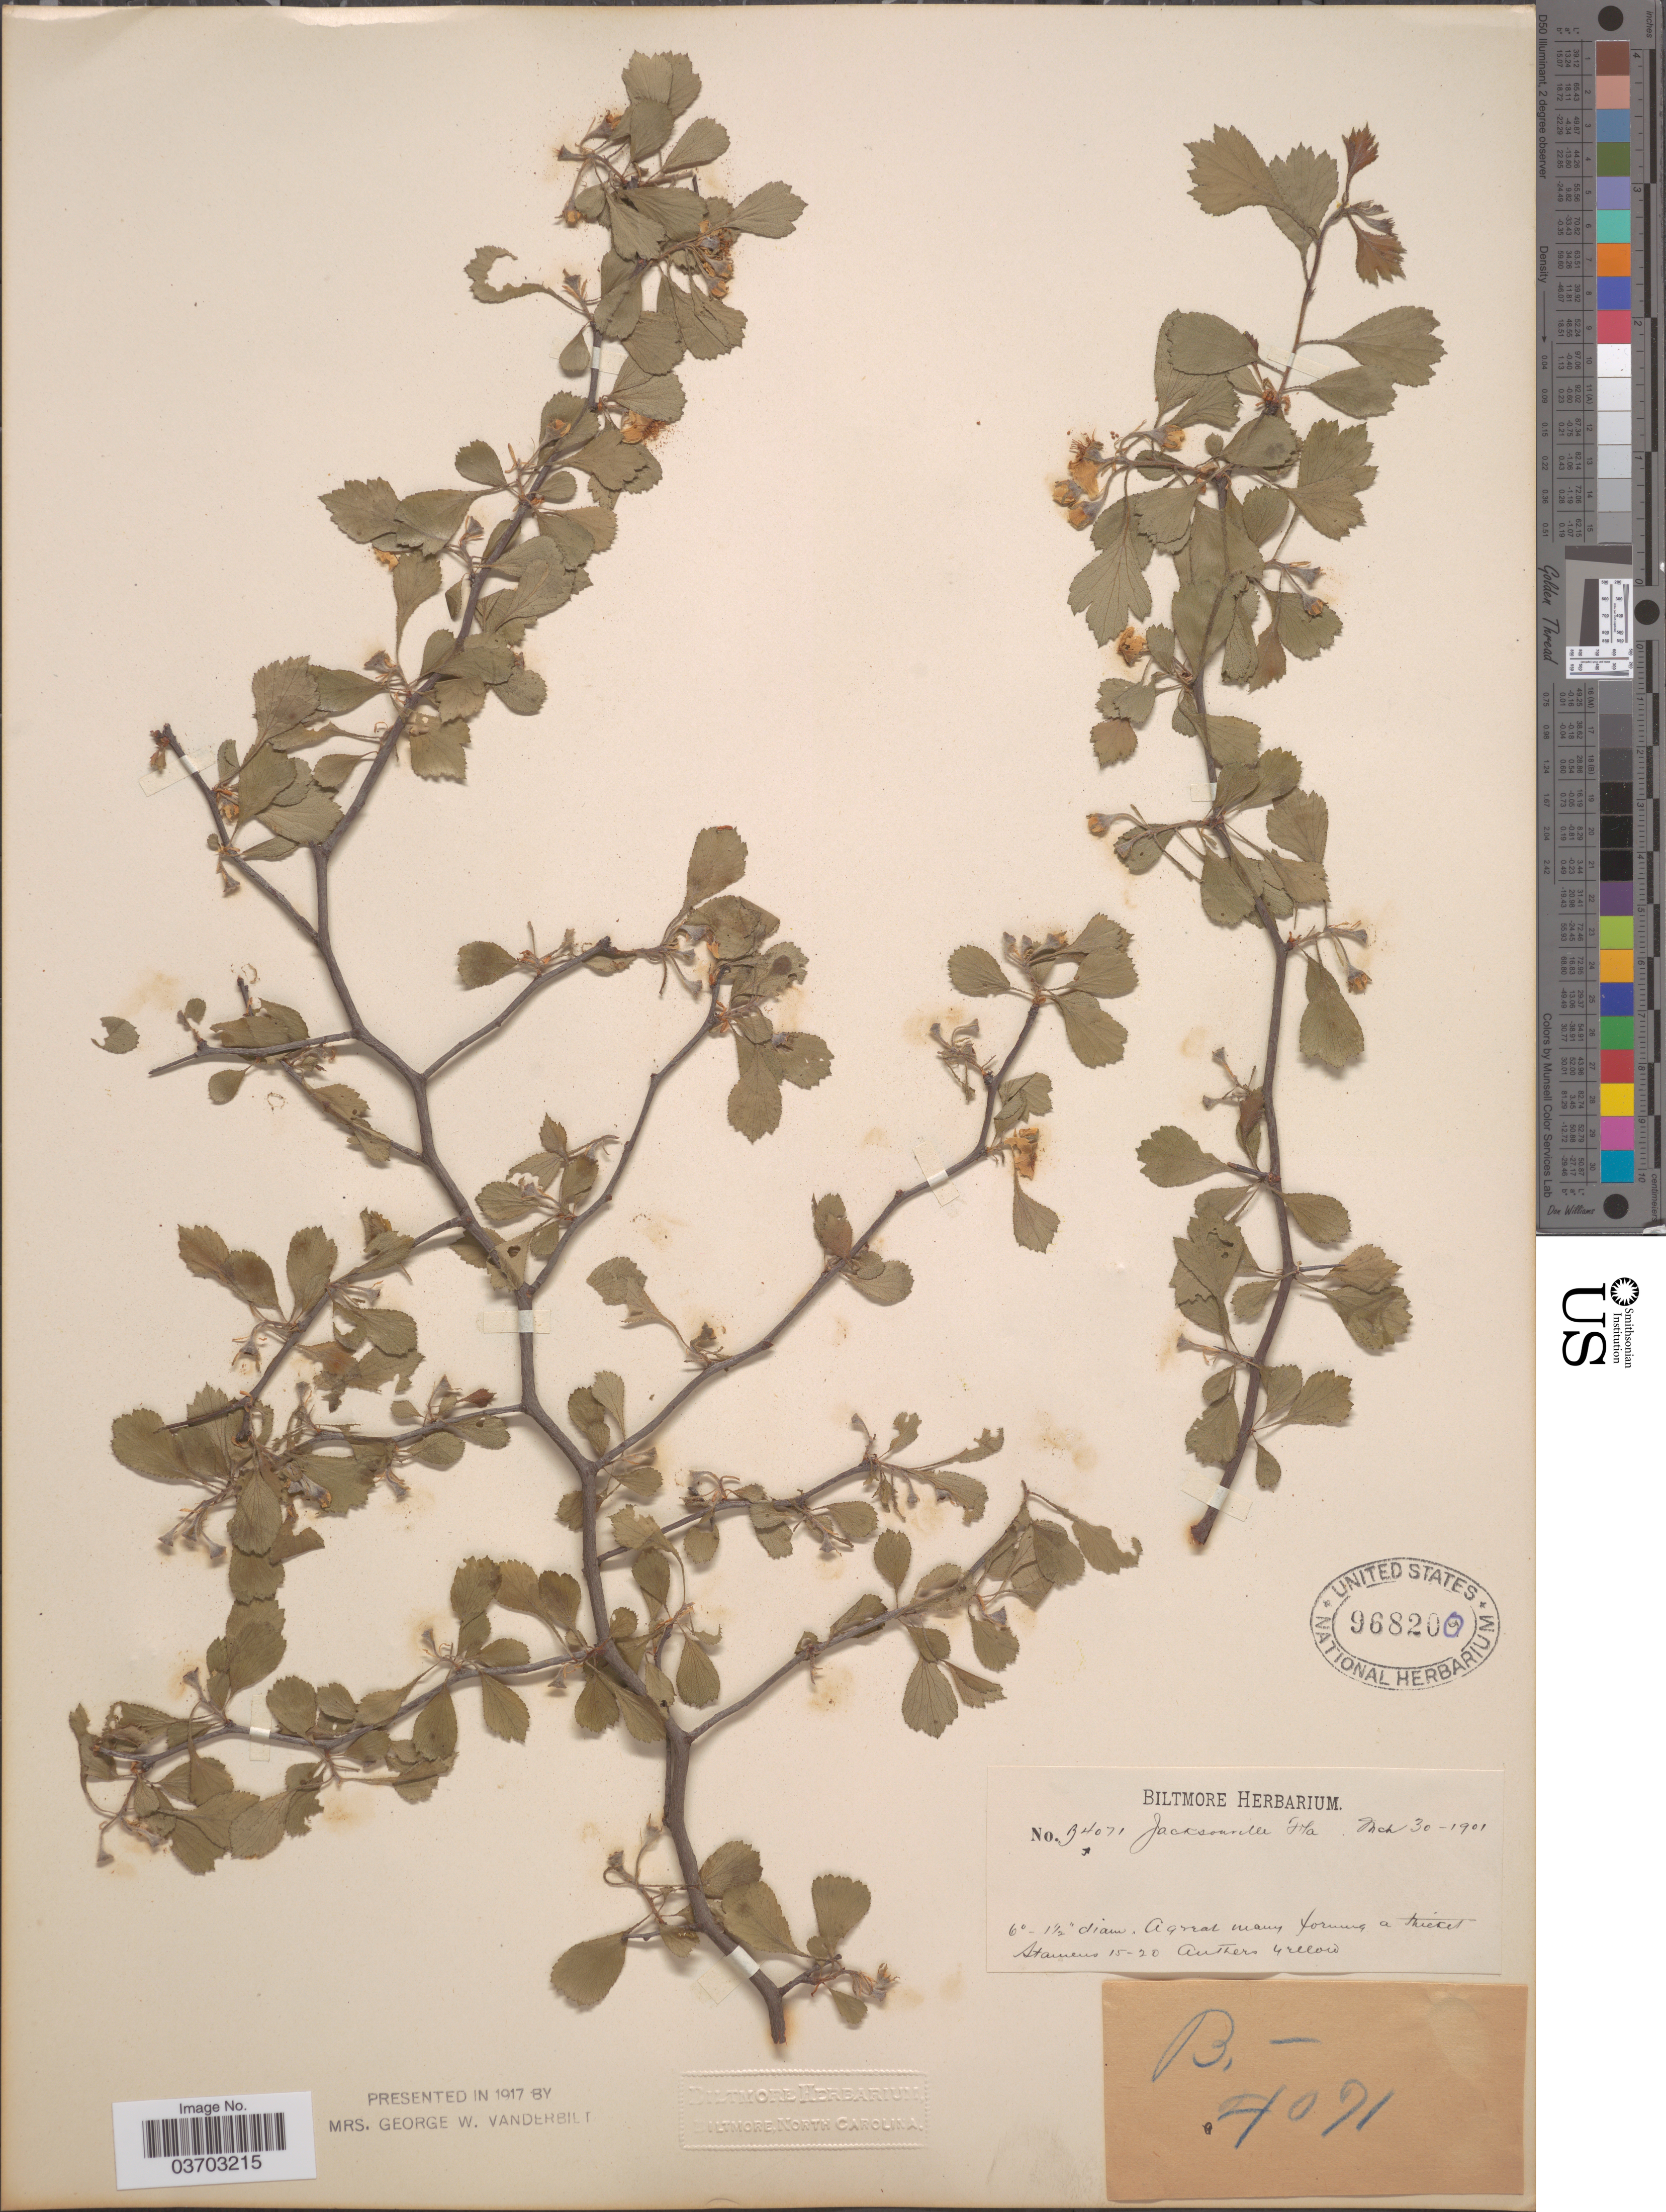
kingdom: Plantae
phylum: Tracheophyta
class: Magnoliopsida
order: Rosales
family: Rosaceae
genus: Crataegus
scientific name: Crataegus sp.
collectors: ex herb. Biltmore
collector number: B4071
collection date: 1901-03-30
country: United States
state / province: Florida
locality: Jacksonville.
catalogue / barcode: US 968200